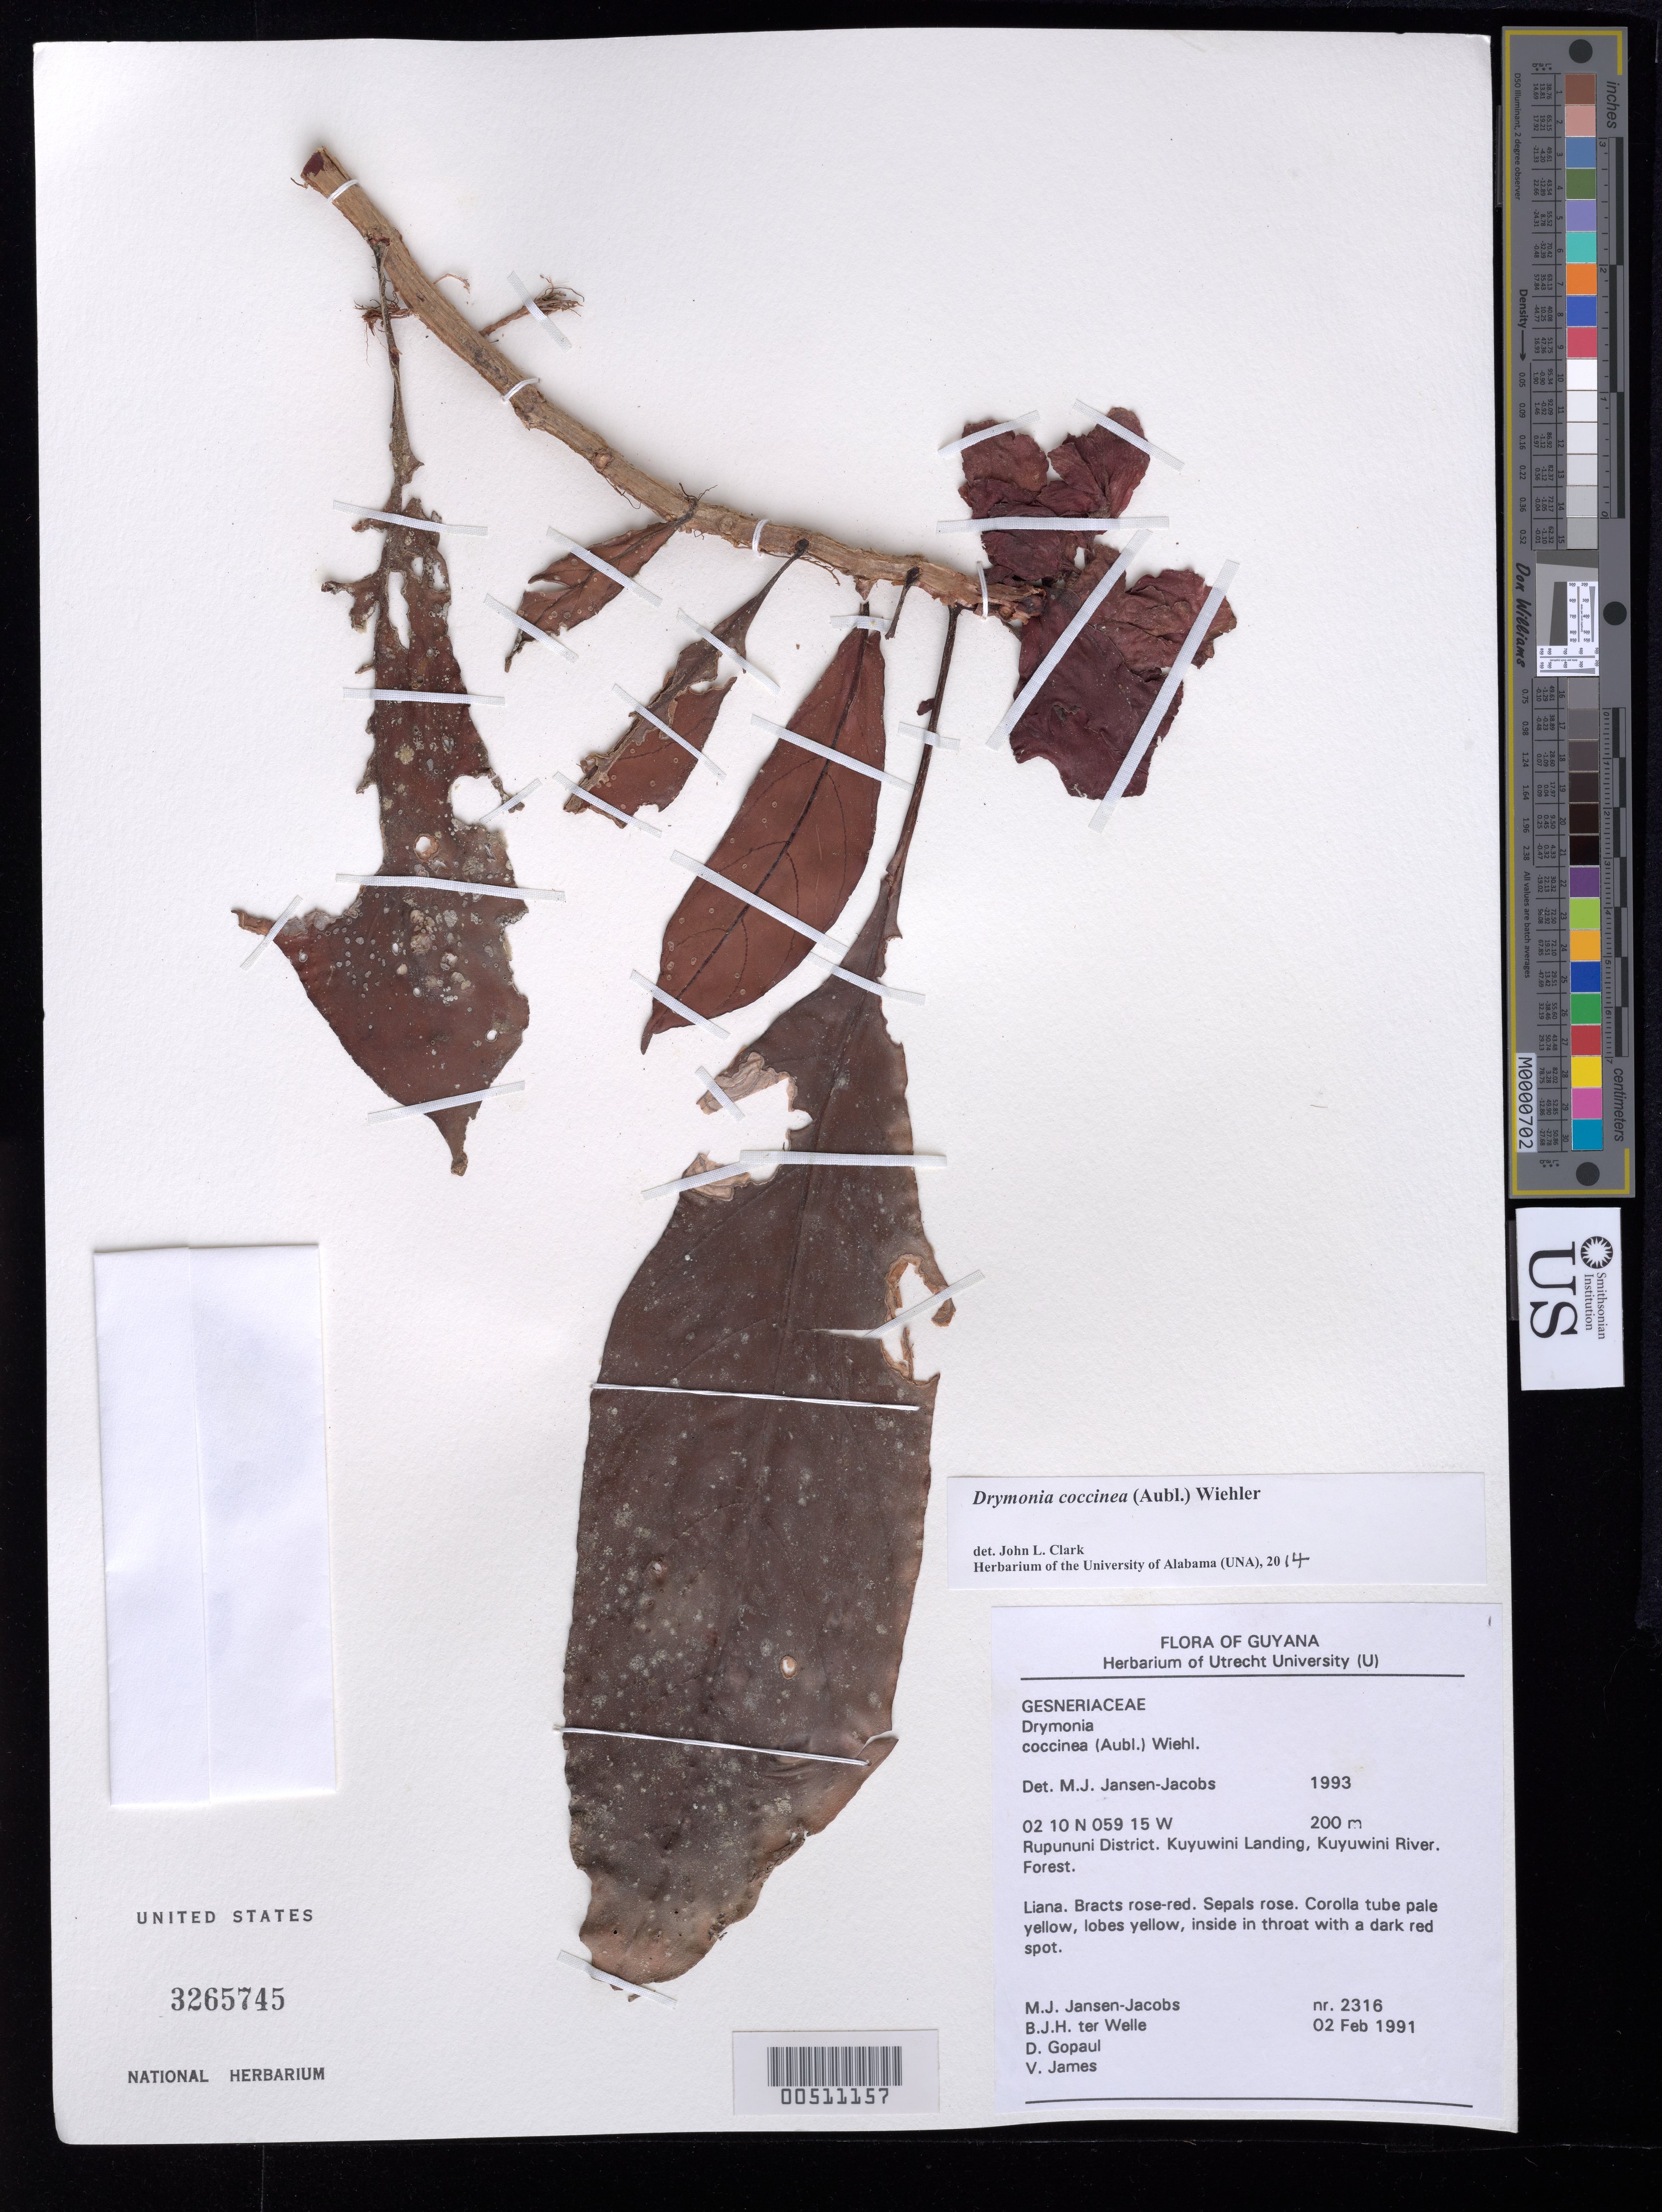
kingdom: Plantae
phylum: Tracheophyta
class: Magnoliopsida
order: Lamiales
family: Gesneriaceae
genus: Drymonia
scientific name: Drymonia coccinea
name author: (Aubl.) Wiehler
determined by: Jansen-Jacobs, M. J., (U), Nationaal Herbarium Nederland, Utrecht University branch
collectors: M. J. Jansen-Jacobs, B. Welle, D. Gopaul & V. James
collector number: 2316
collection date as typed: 02 Feb 1991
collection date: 1991-02-02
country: Guyana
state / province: U. Takutu-U. Essequibo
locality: Rupununi District, Kuyuwini Landing, Kuyuwini River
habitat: Forest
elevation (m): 200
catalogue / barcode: US 3265745